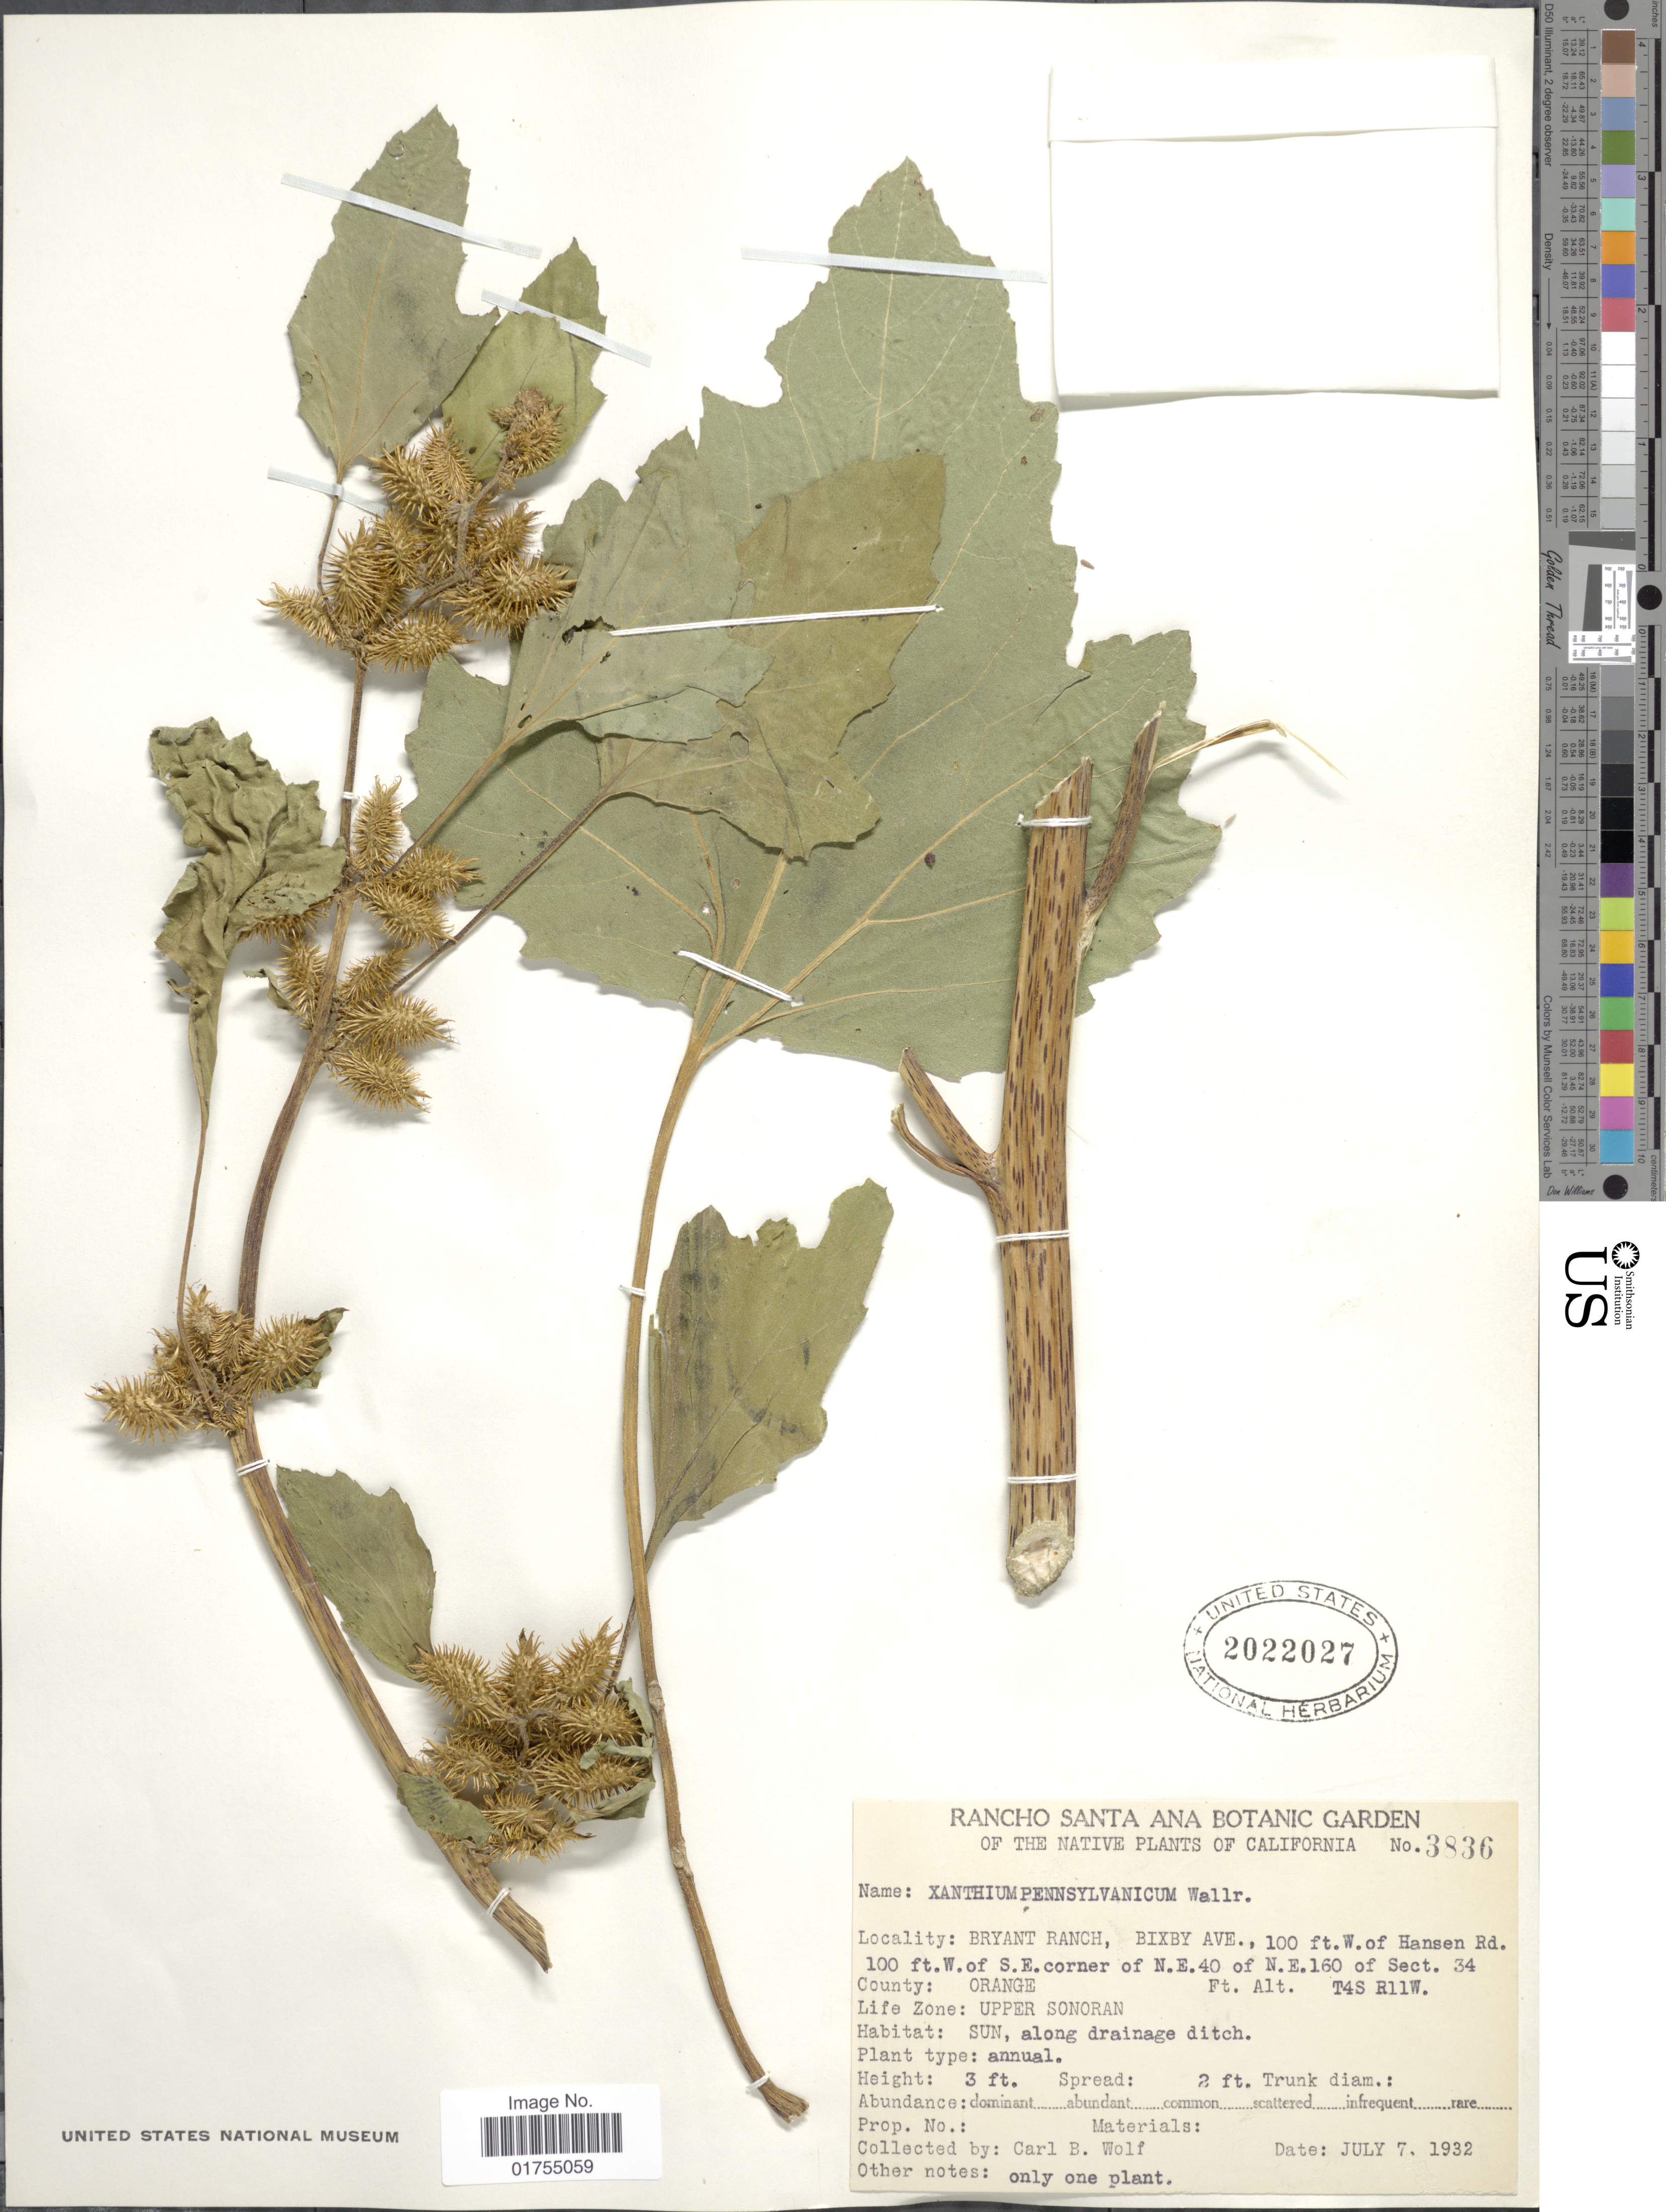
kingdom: Plantae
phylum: Tracheophyta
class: Magnoliopsida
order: Asterales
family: Asteraceae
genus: Xanthium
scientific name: Xanthium californicum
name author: Greene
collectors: C. B. Wolf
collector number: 3836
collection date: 1932-07-07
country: United States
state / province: California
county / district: Orange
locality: Bryant Ranch, Bixby Ave, 100 ft. W of Hansen Rd. 100 ft. W of S. E. corner of N.E. 40 of N.E. 160 of Sect 34 T4S R1W. County Orange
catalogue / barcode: US 2022027